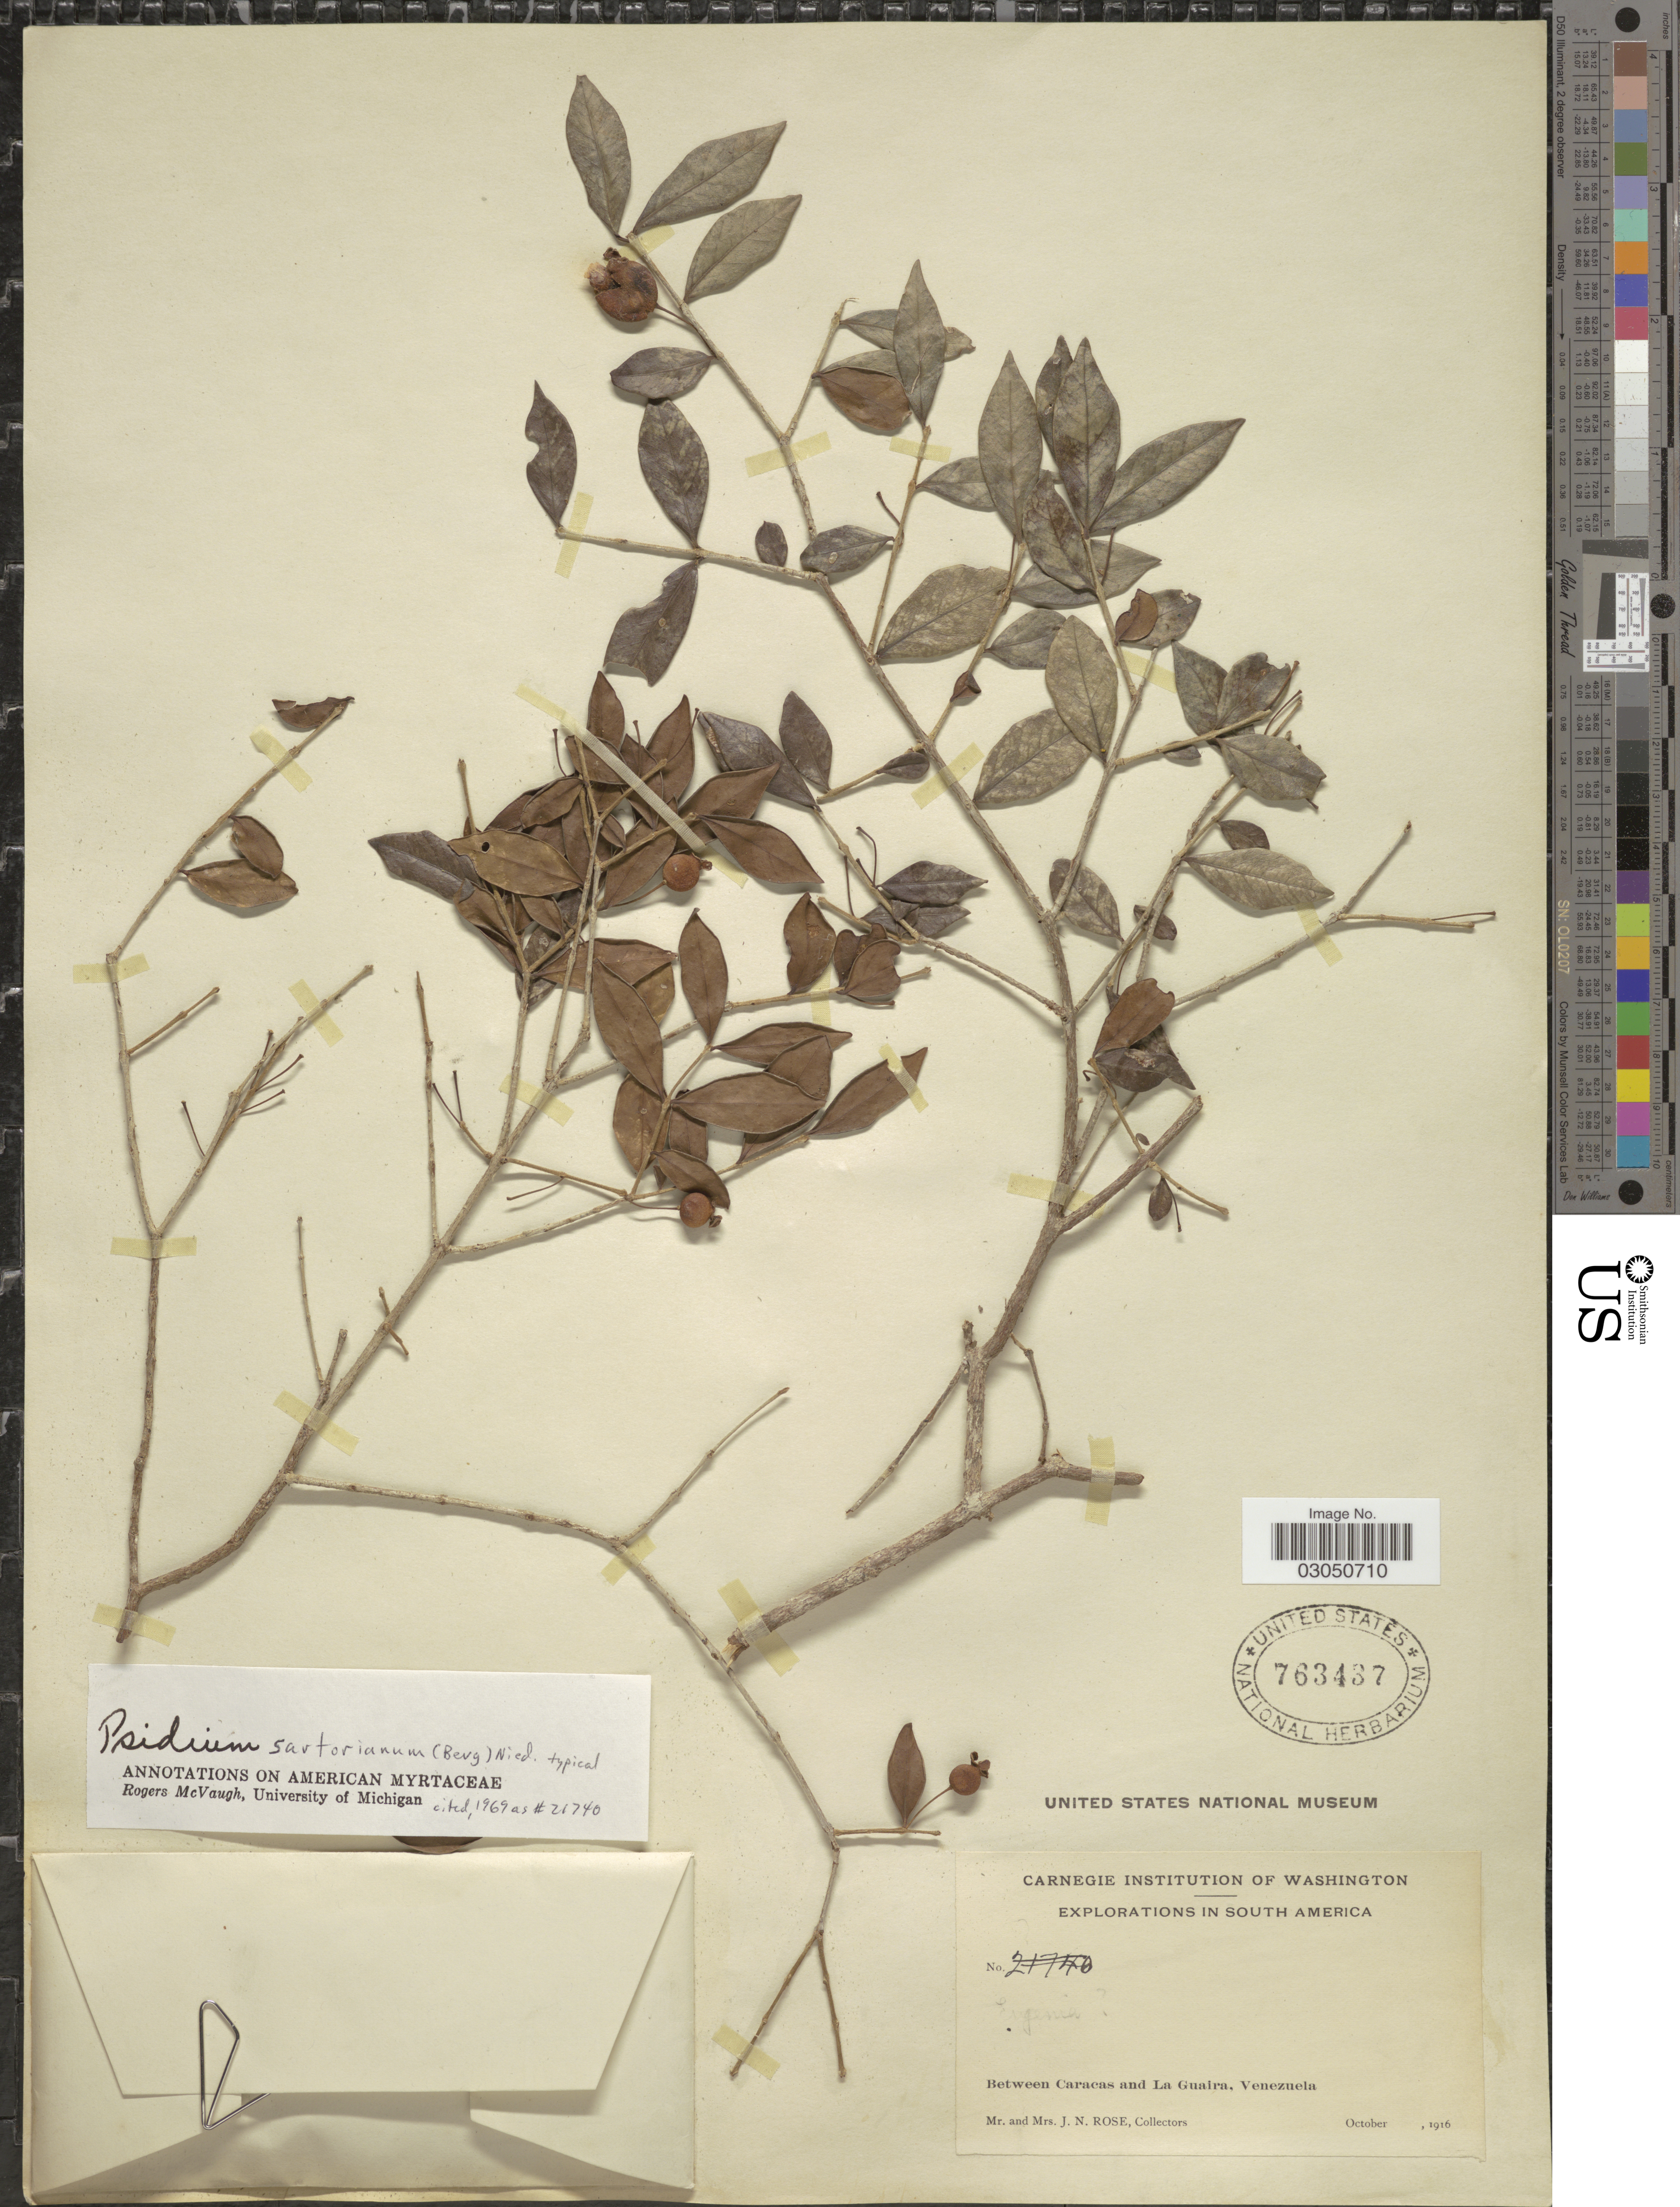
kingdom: Plantae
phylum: Tracheophyta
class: Magnoliopsida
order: Myrtales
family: Myrtaceae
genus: Psidium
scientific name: Psidium sartorianum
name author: (O. Berg) Nied.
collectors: J. N. Rose & L. B. Rose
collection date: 1916-10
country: Venezuela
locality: Between Caracas and La Guaira.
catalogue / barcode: US 763437